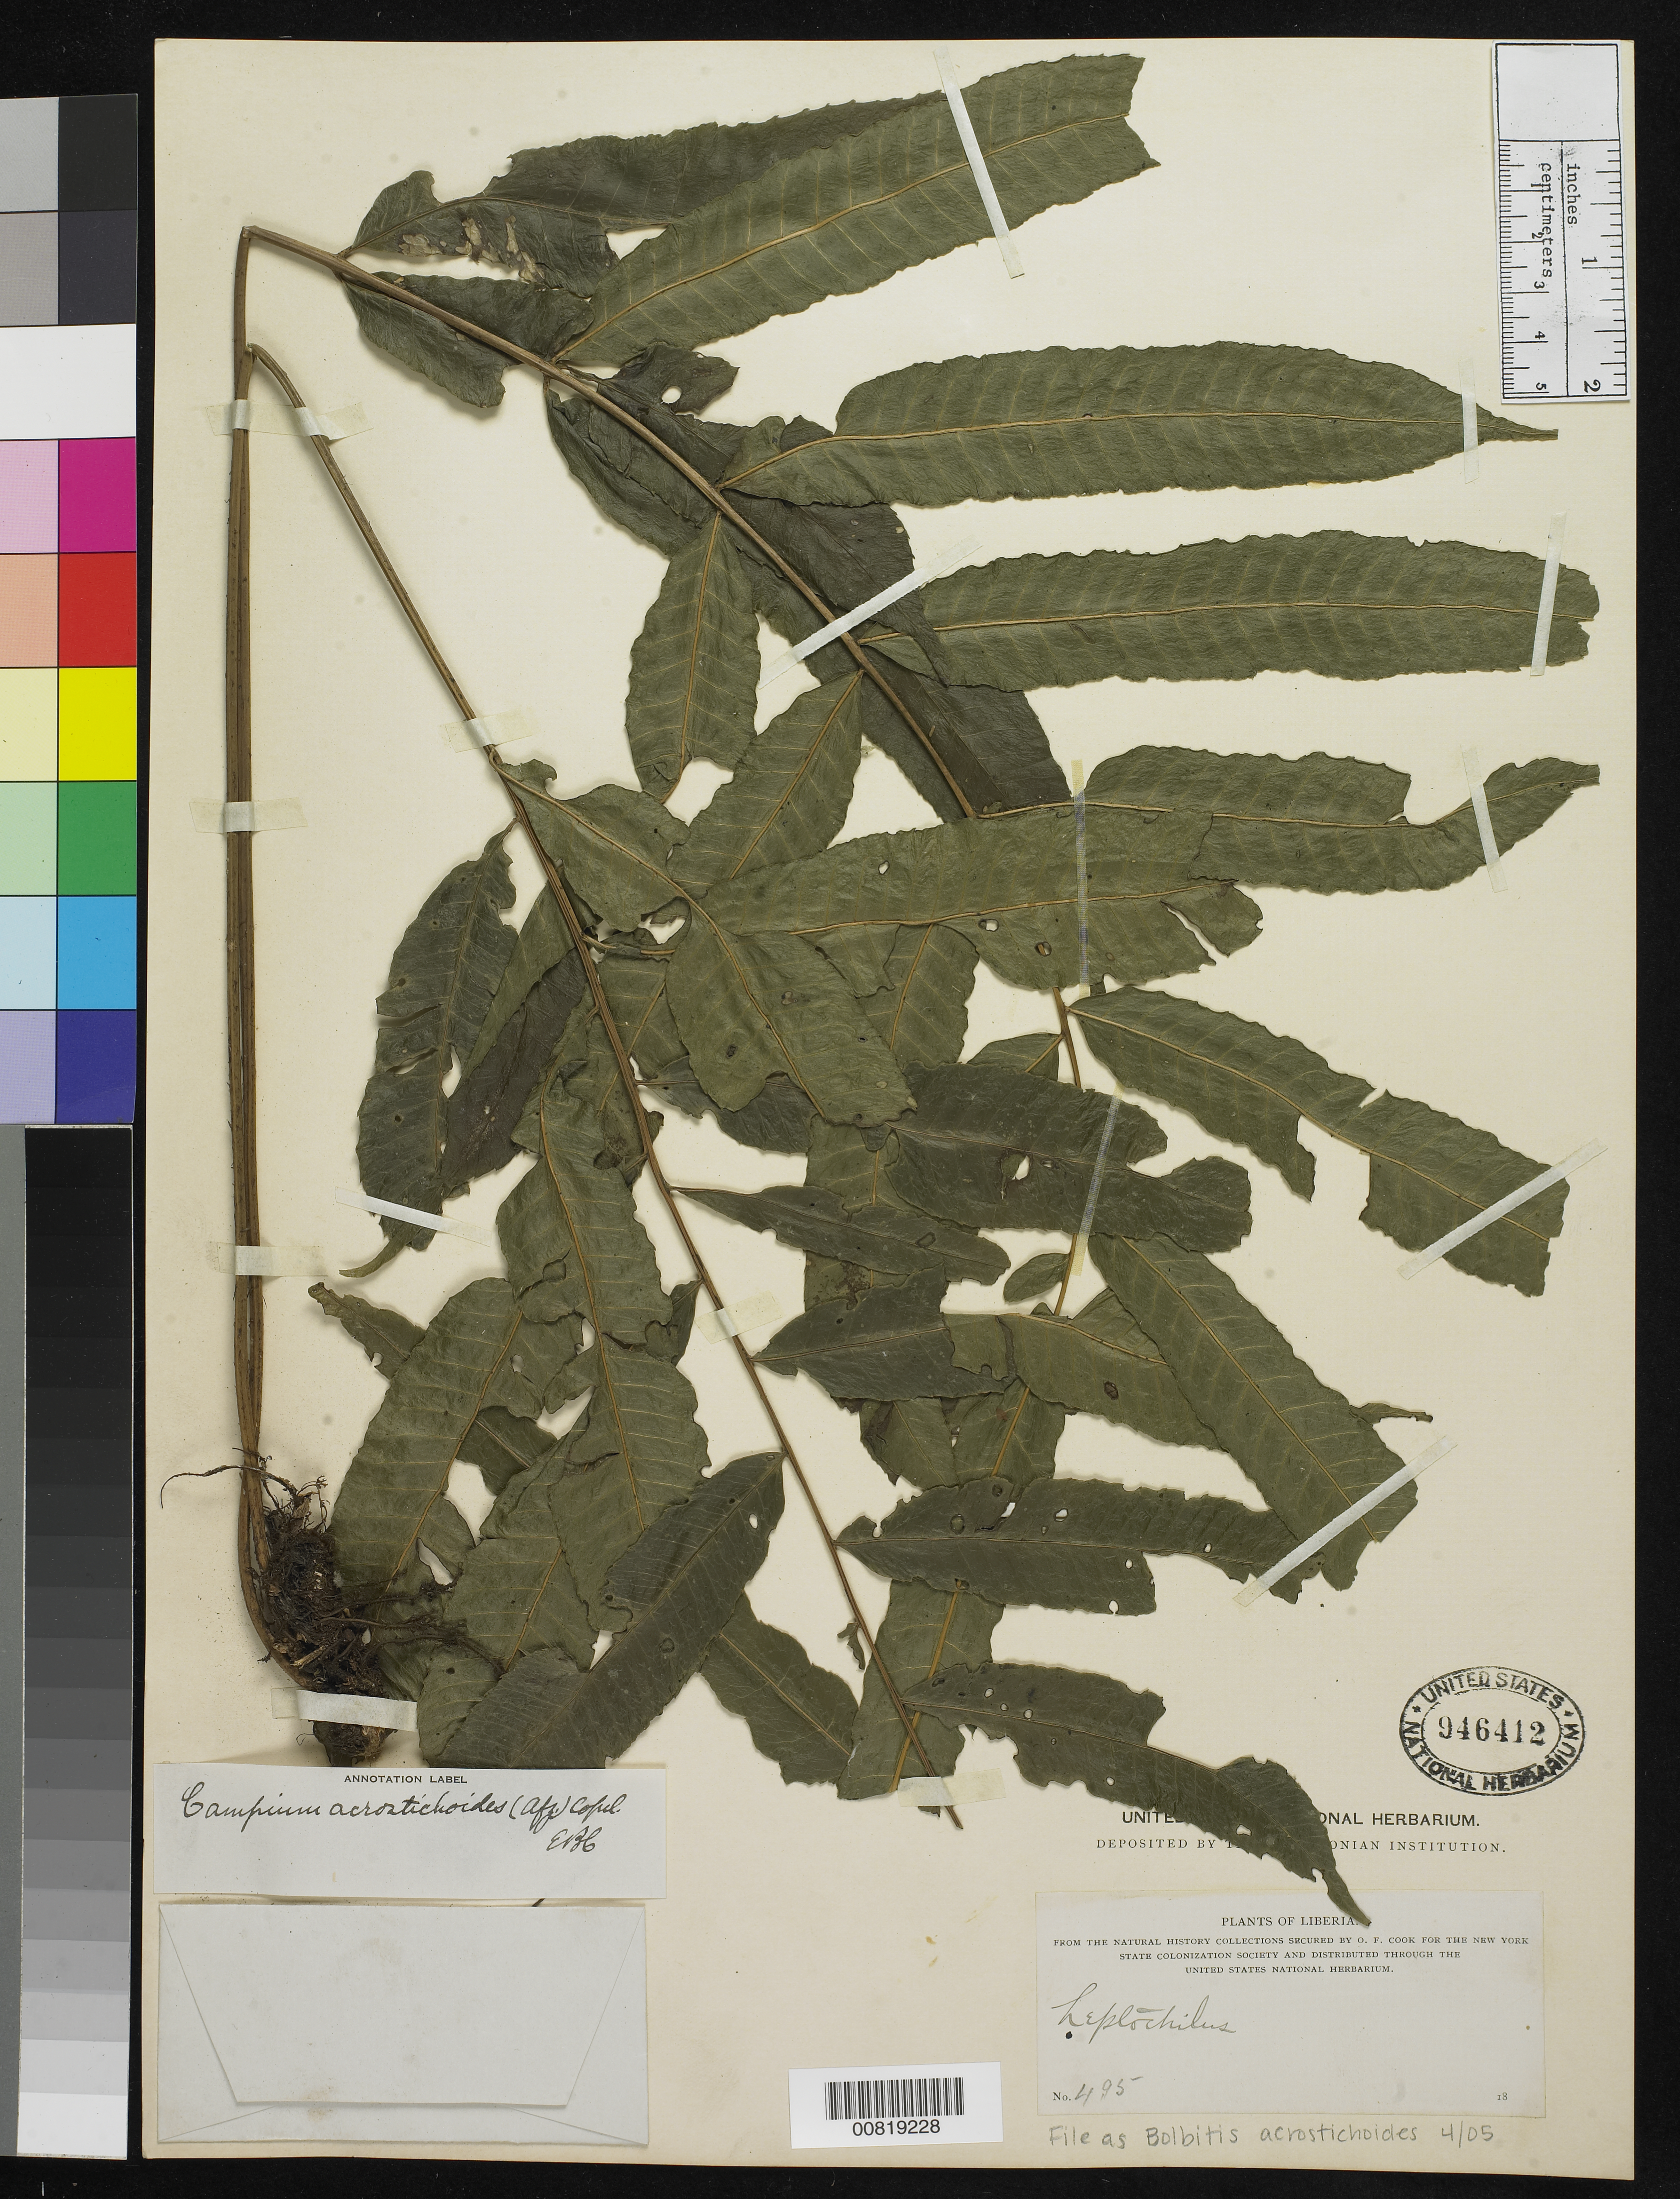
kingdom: Plantae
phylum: Tracheophyta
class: Polypodiopsida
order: Polypodiales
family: Dryopteridaceae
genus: Bolbitis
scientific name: Bolbitis acrostichoides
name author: (Hook.) Ching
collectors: O. F. Cook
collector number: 495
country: Liberia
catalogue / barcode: US 946412